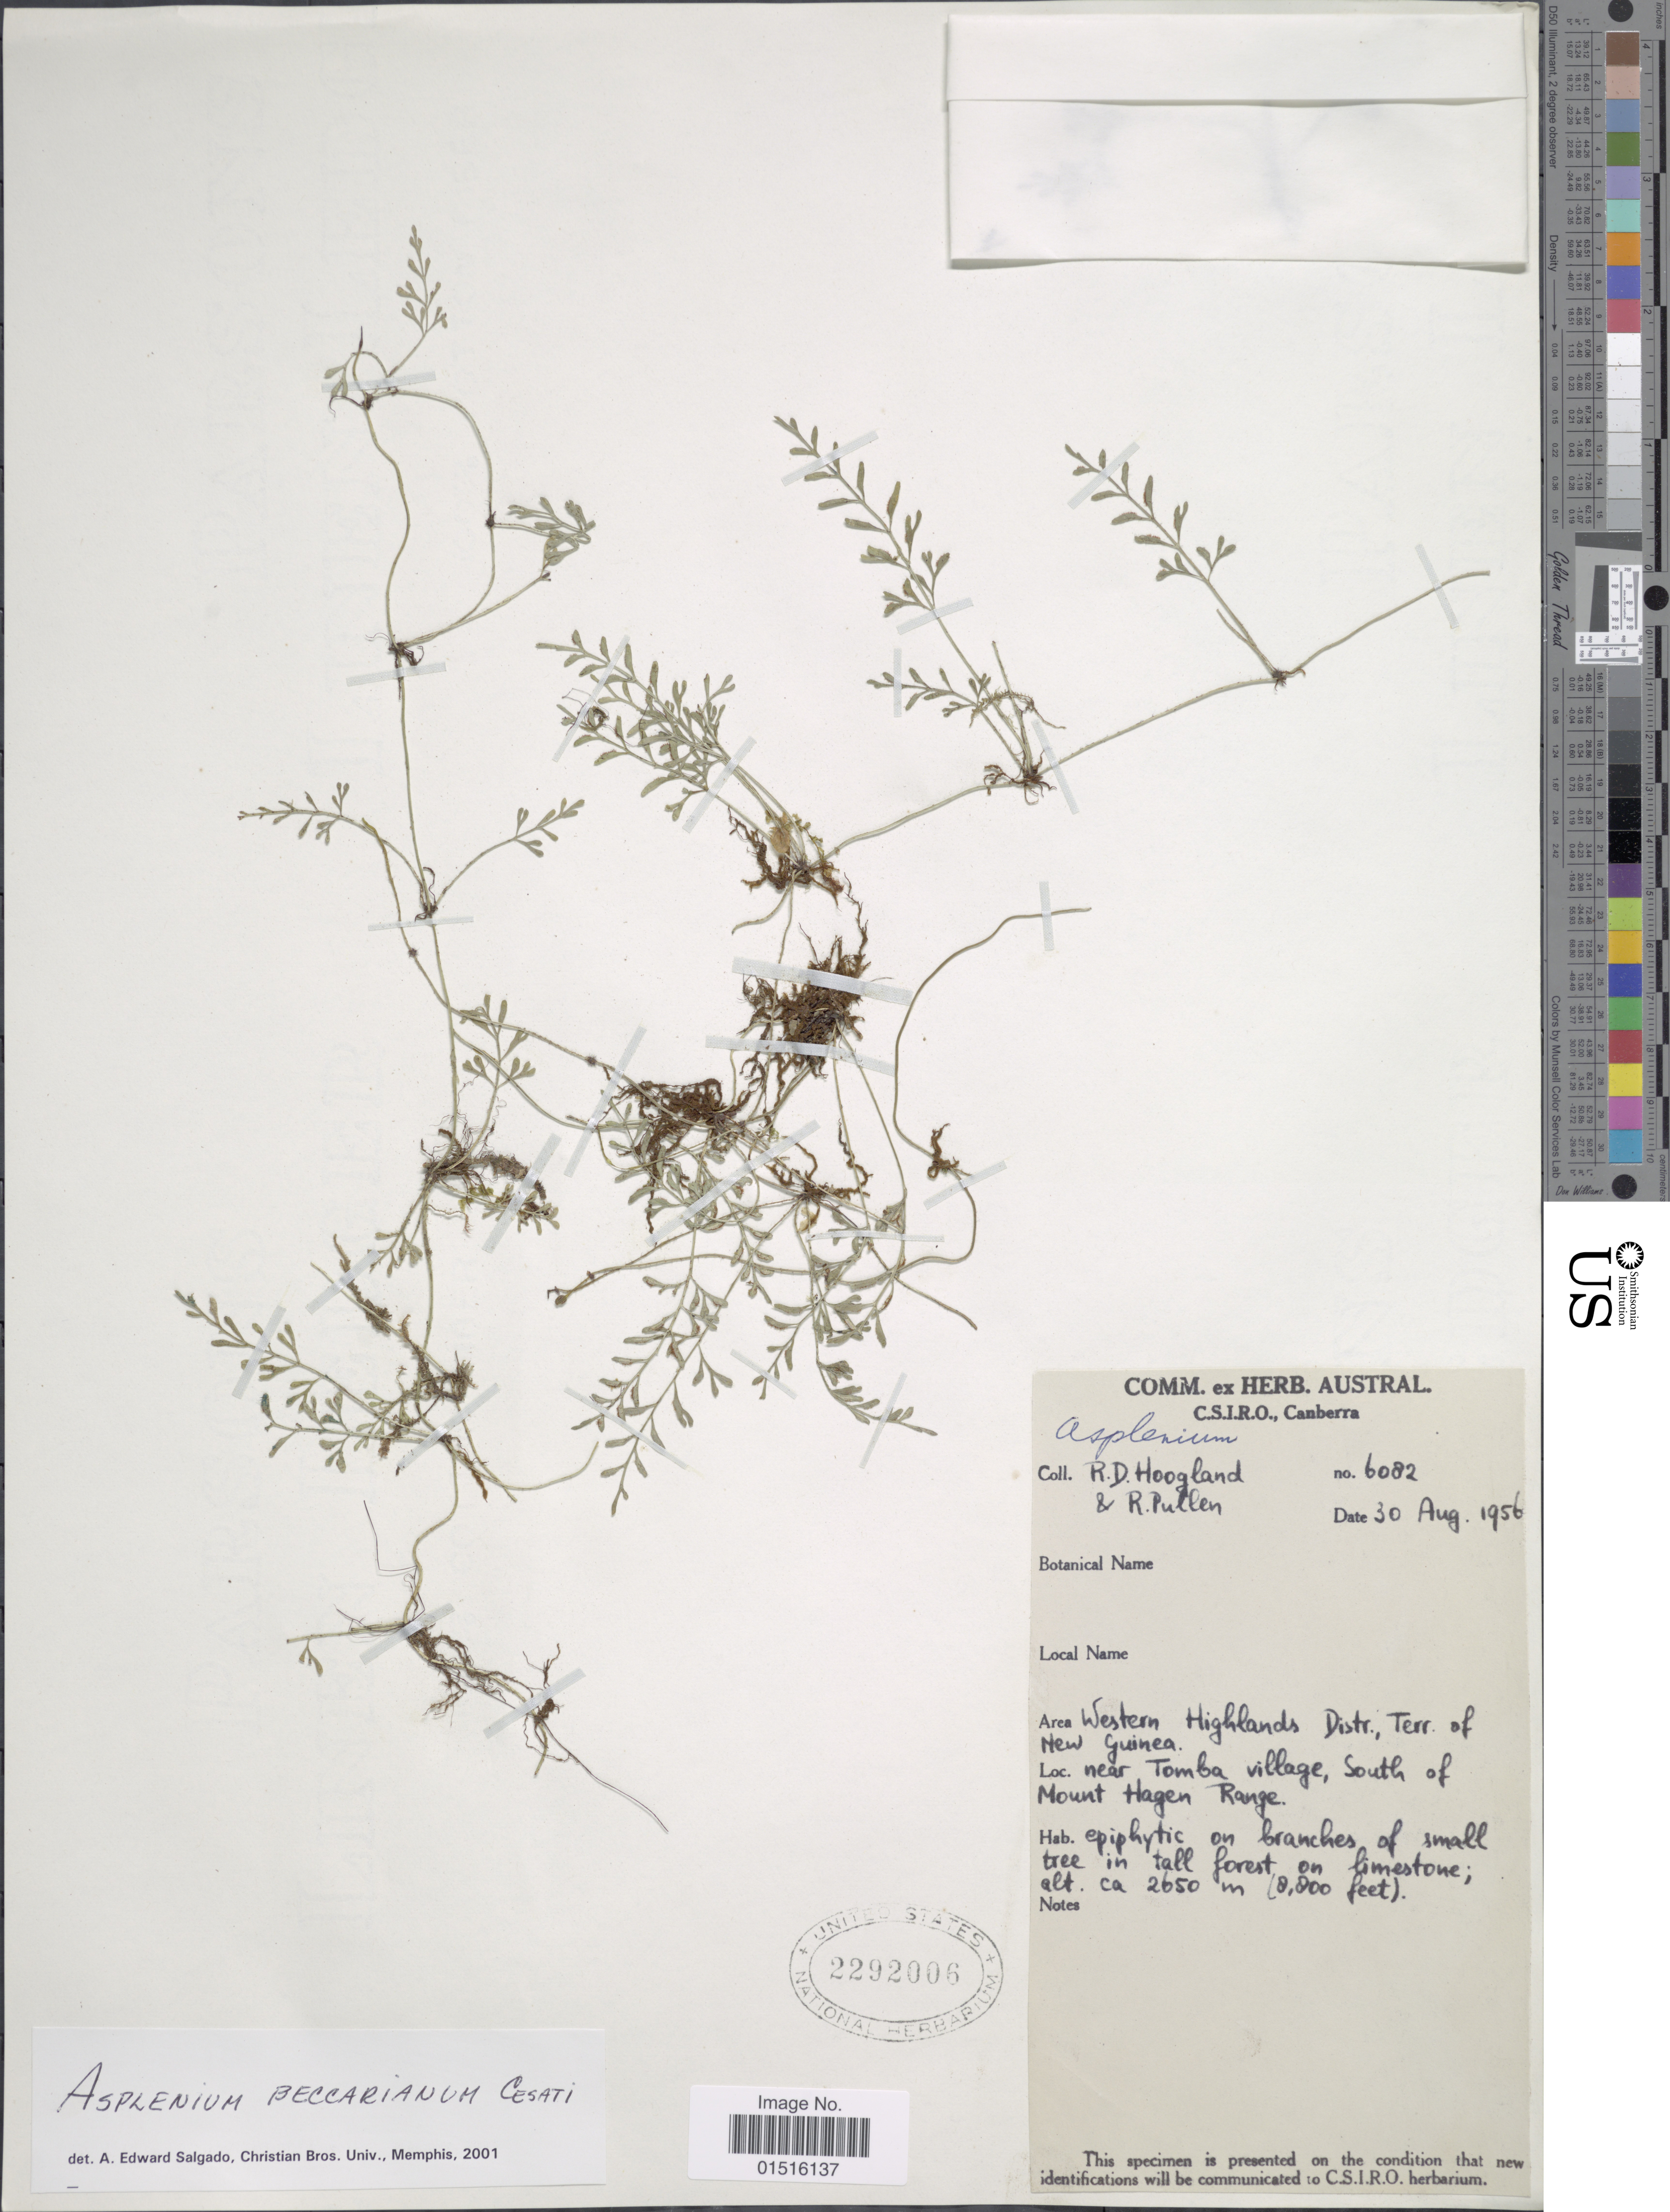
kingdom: Plantae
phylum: Tracheophyta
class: Polypodiopsida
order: Polypodiales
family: Aspleniaceae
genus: Asplenium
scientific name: Asplenium beccarianum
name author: Ces.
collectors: R. D. Hoogland & R. Pullen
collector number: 6082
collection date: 1956-08-30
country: Papua New Guinea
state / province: Western Highlands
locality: Near Tomba village, south of Mount Hagen Range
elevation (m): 2650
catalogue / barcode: US 2292006